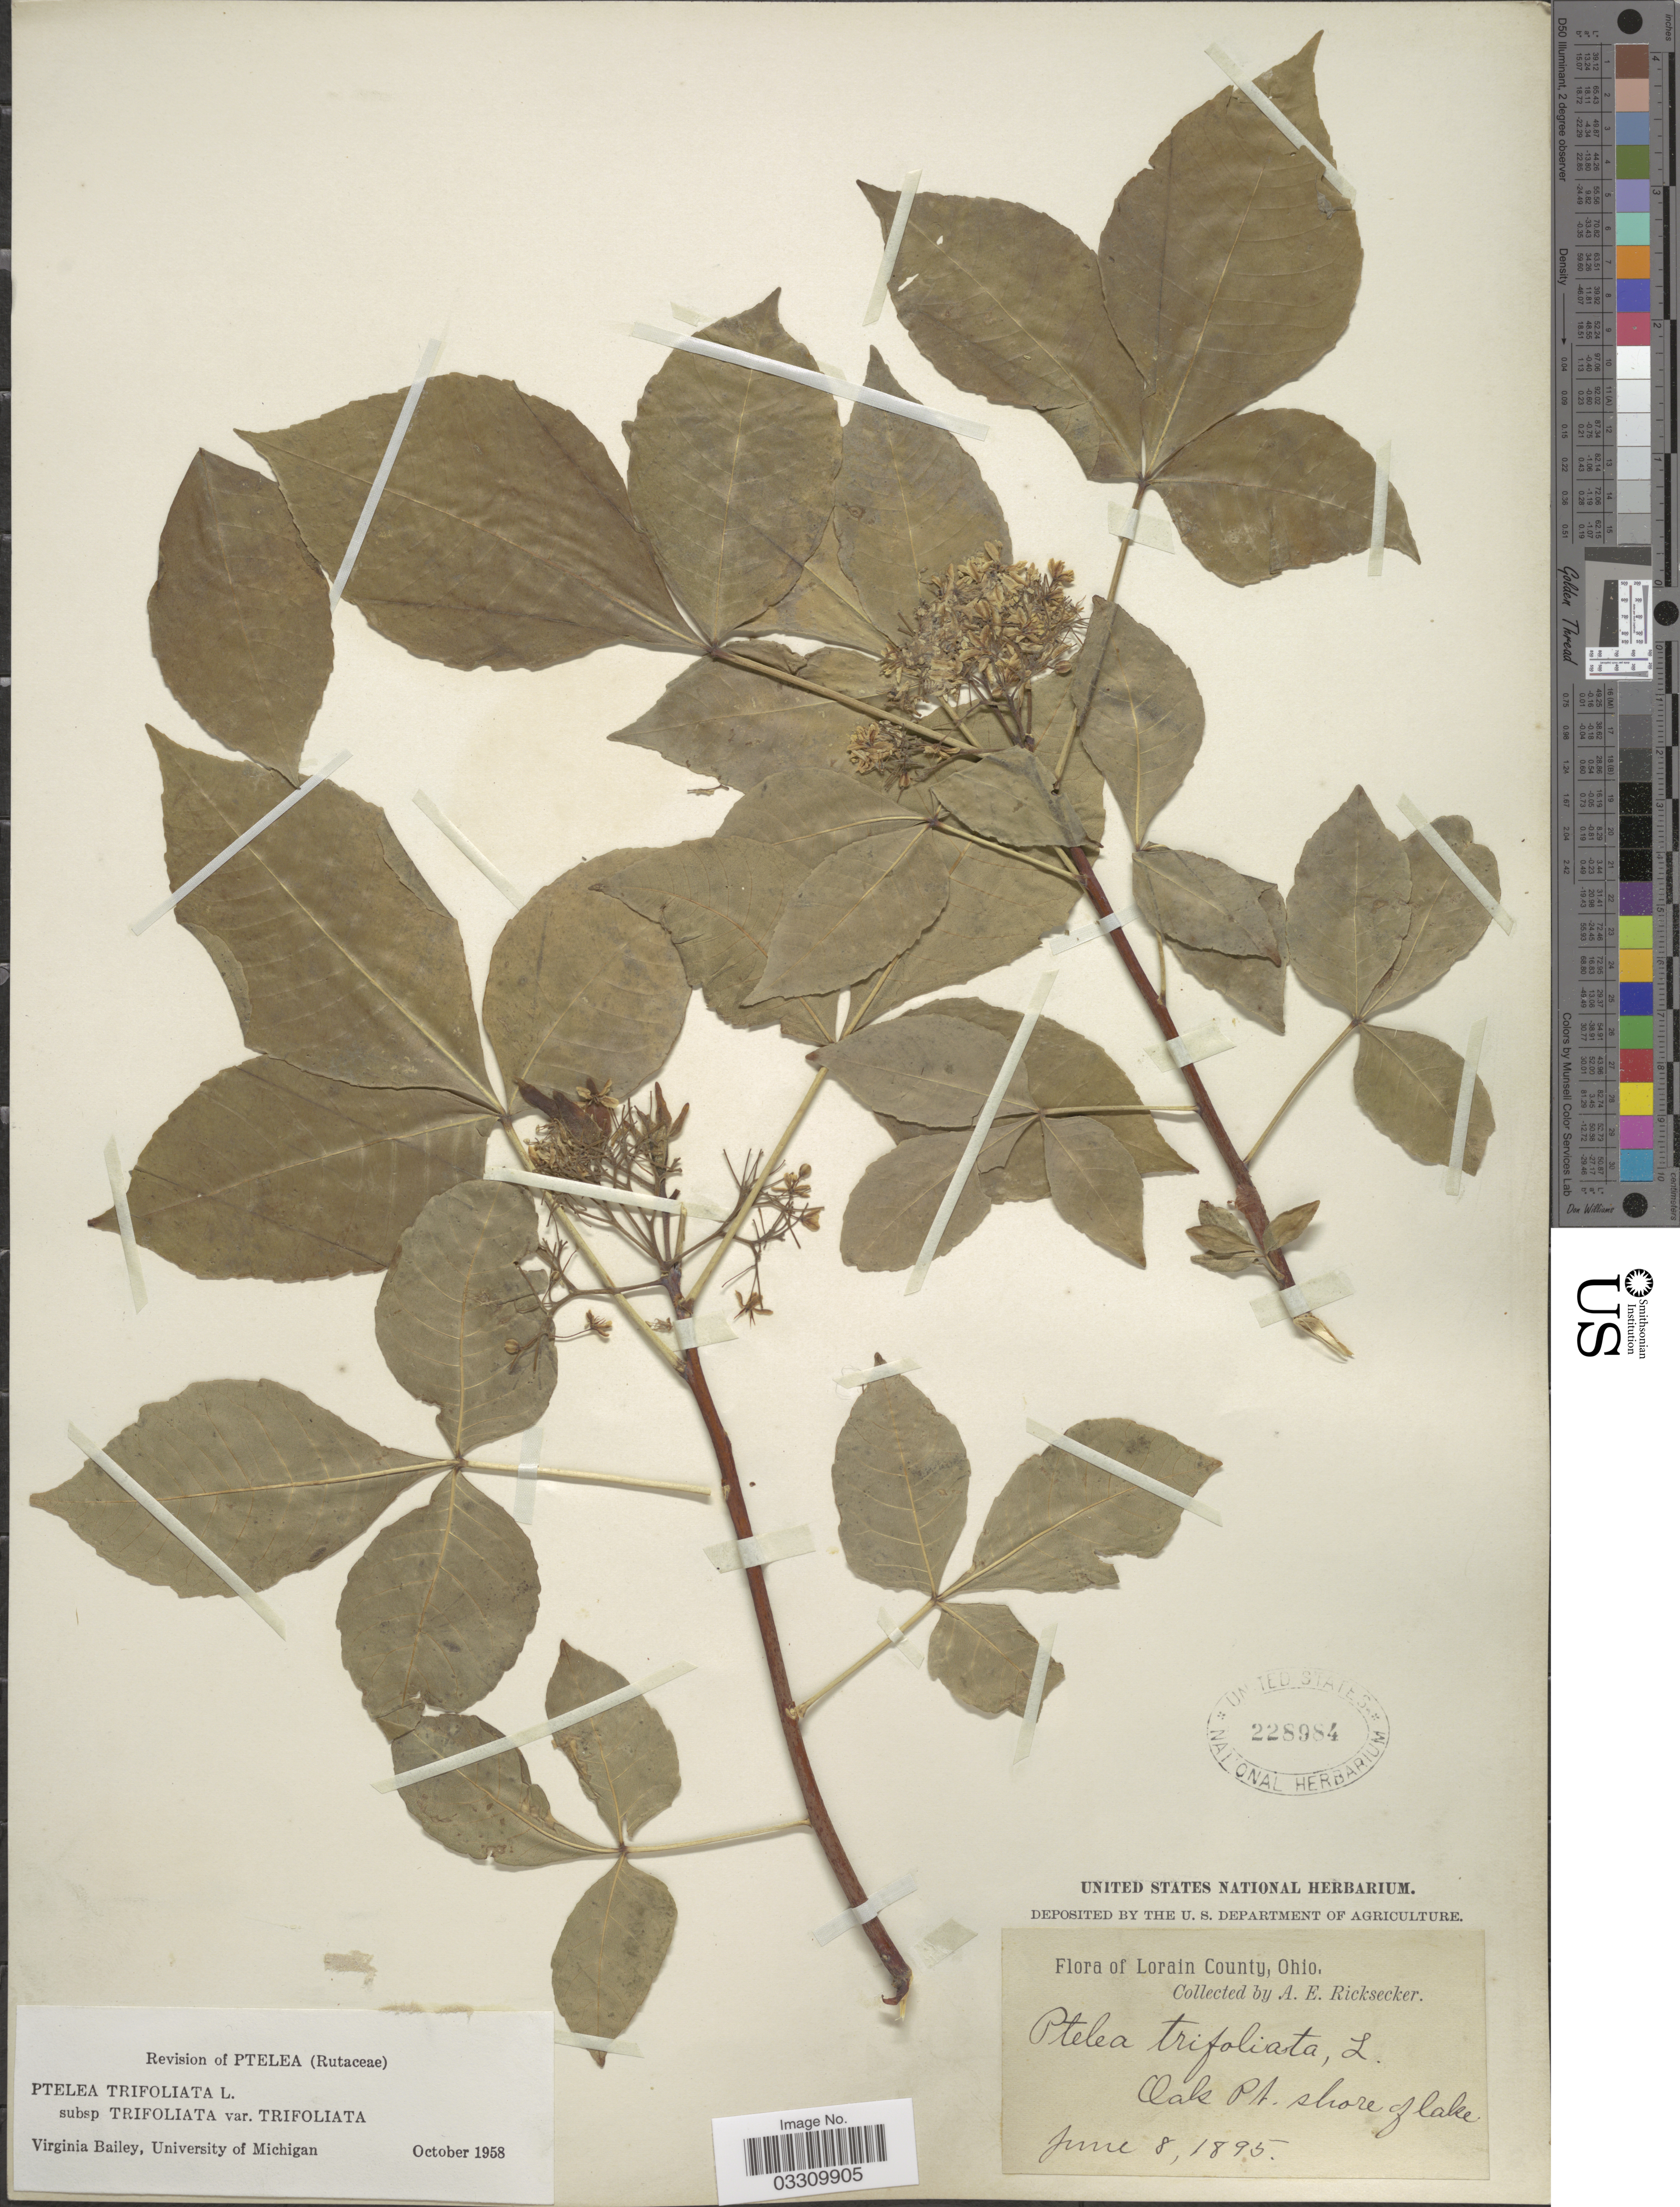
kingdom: Plantae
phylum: Tracheophyta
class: Magnoliopsida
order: Sapindales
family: Rutaceae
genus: Ptelea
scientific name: Ptelea trifoliata var. trifoliata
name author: L.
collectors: A. E. Ricksecker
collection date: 1895-06-08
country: United States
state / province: Ohio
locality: Lorain County. Oak Pt. shore of lake.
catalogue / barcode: US 228984